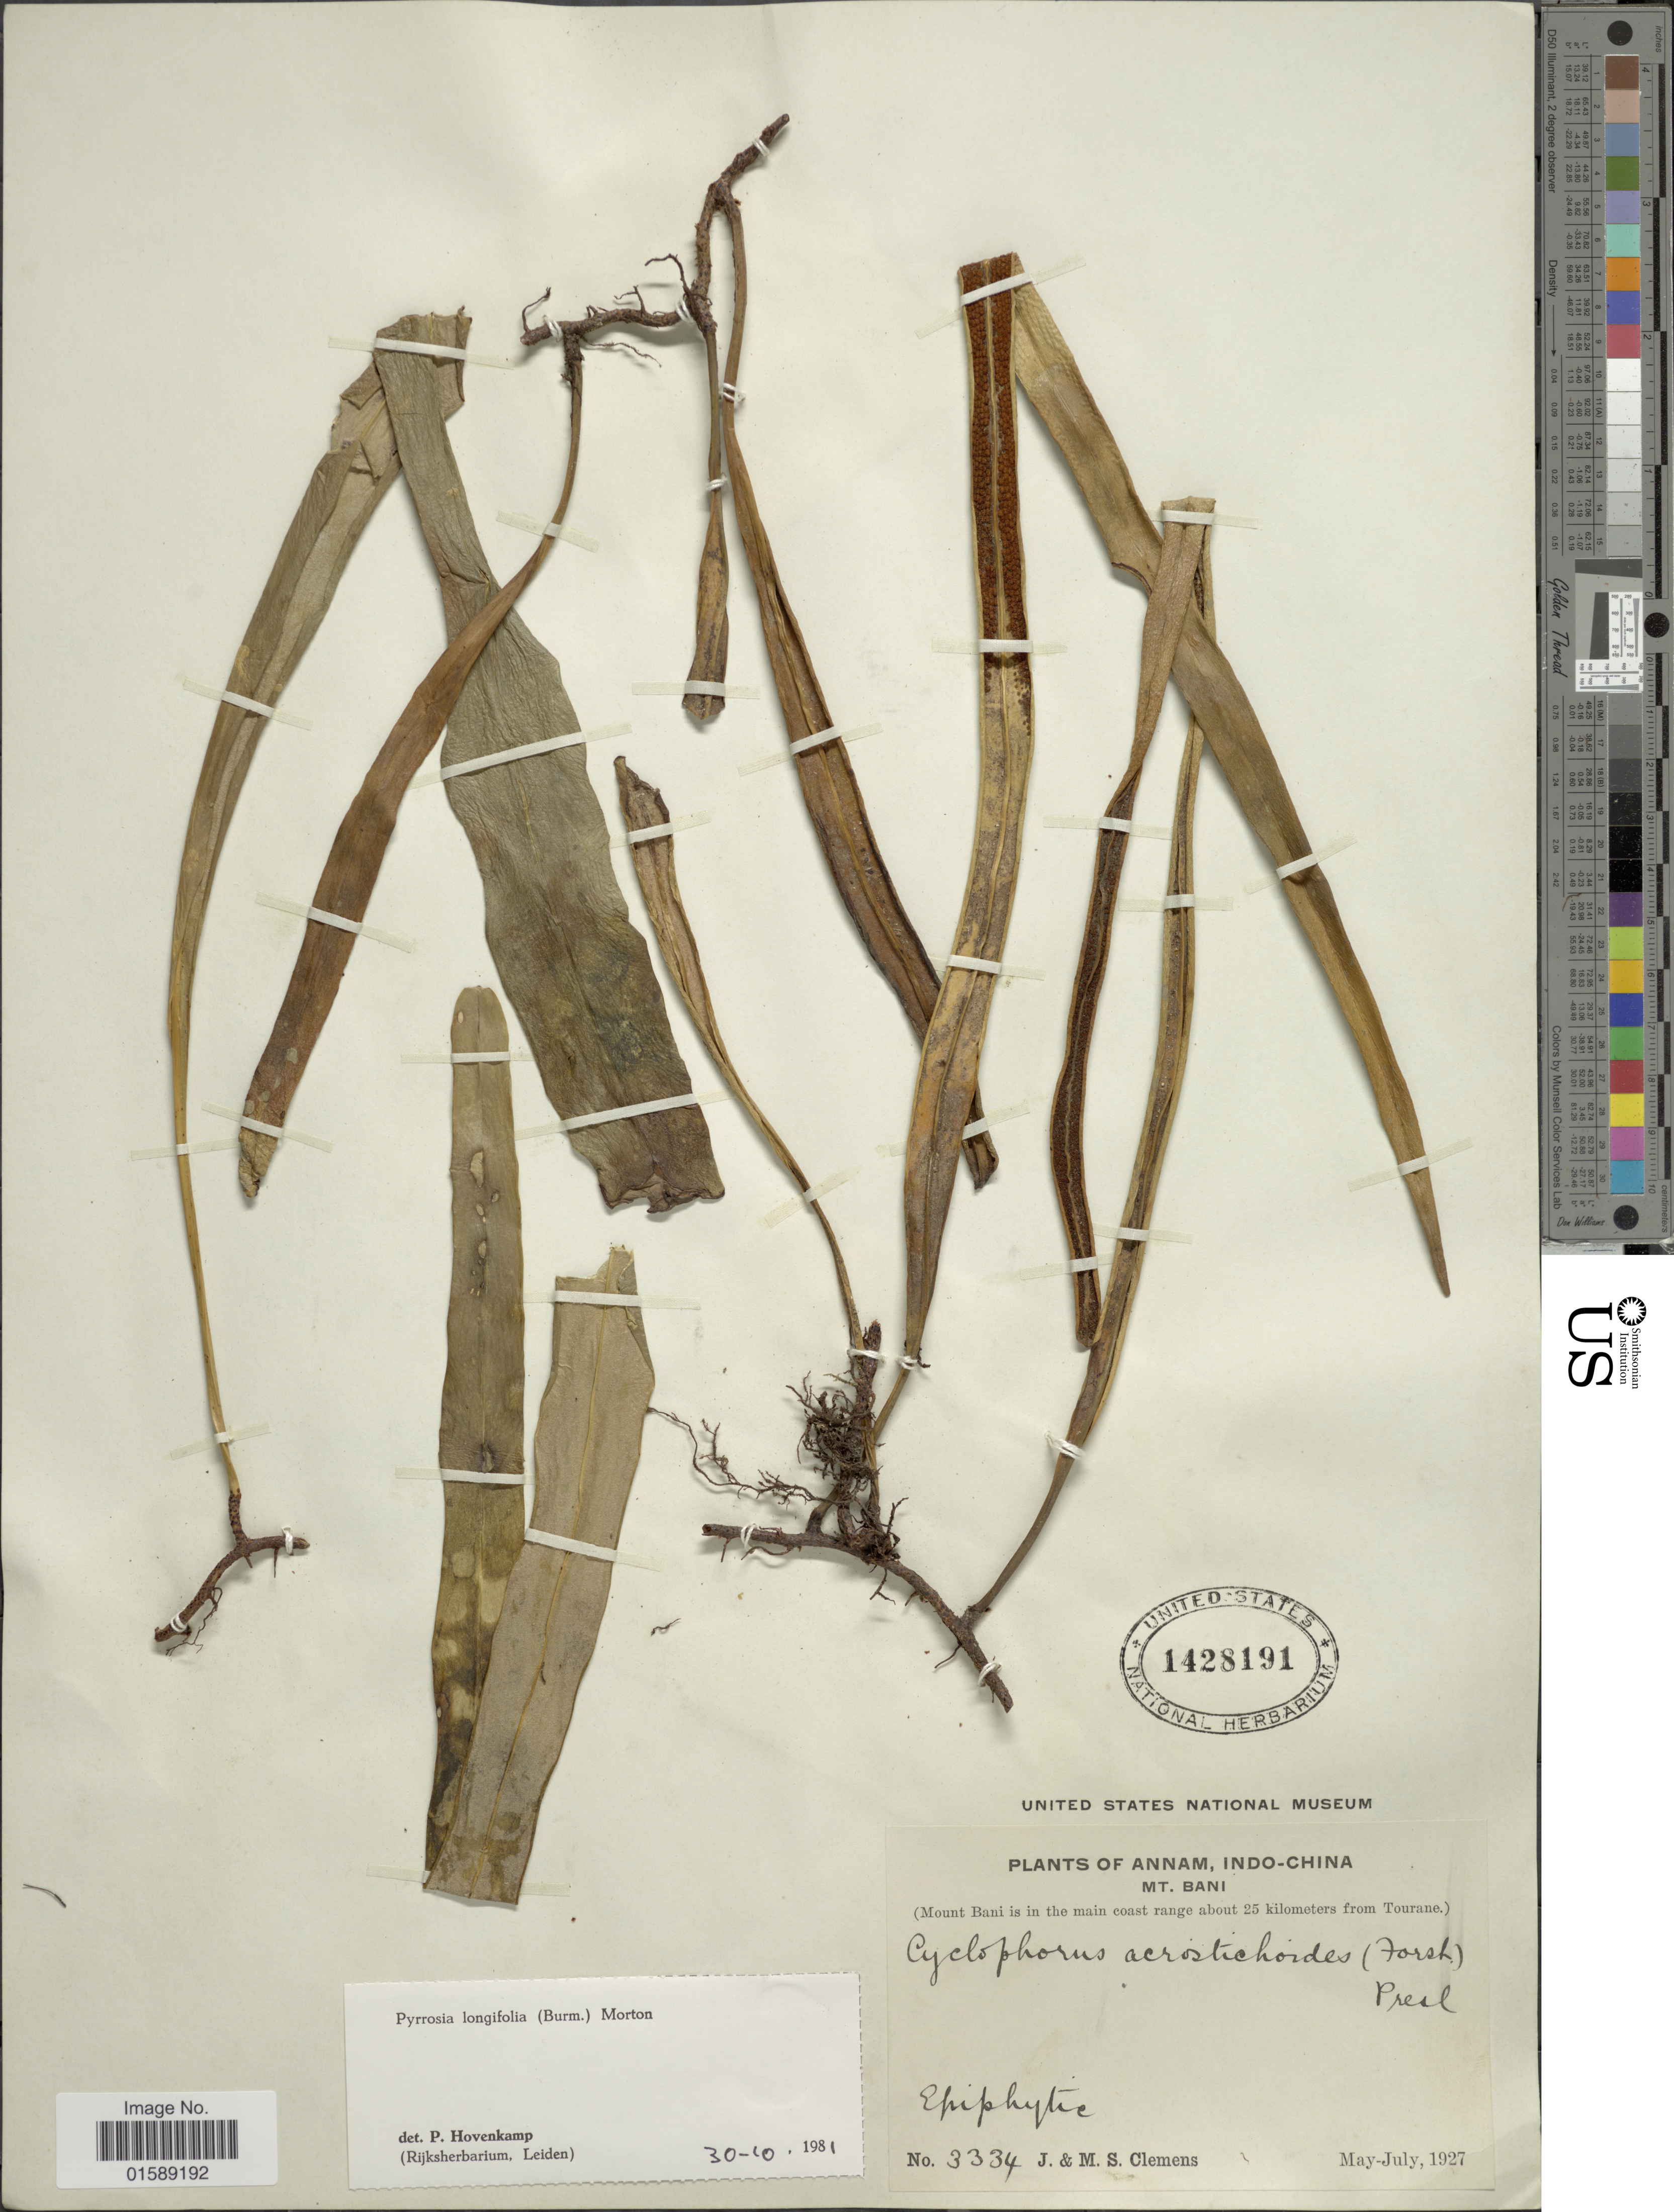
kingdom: Plantae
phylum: Tracheophyta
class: Polypodiopsida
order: Polypodiales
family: Polypodiaceae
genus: Pyrrosia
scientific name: Pyrrosia longifolia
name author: (Burm. f.) C.V. Morton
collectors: J. Clemens & M. S. Clemens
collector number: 3334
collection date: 1927-05/1927-07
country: Vietnam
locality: Annam, indo-China. Mt. Bani. (Mount Bani is in the main coast range about 25 kilometers from Tourane)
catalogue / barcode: US 1428191